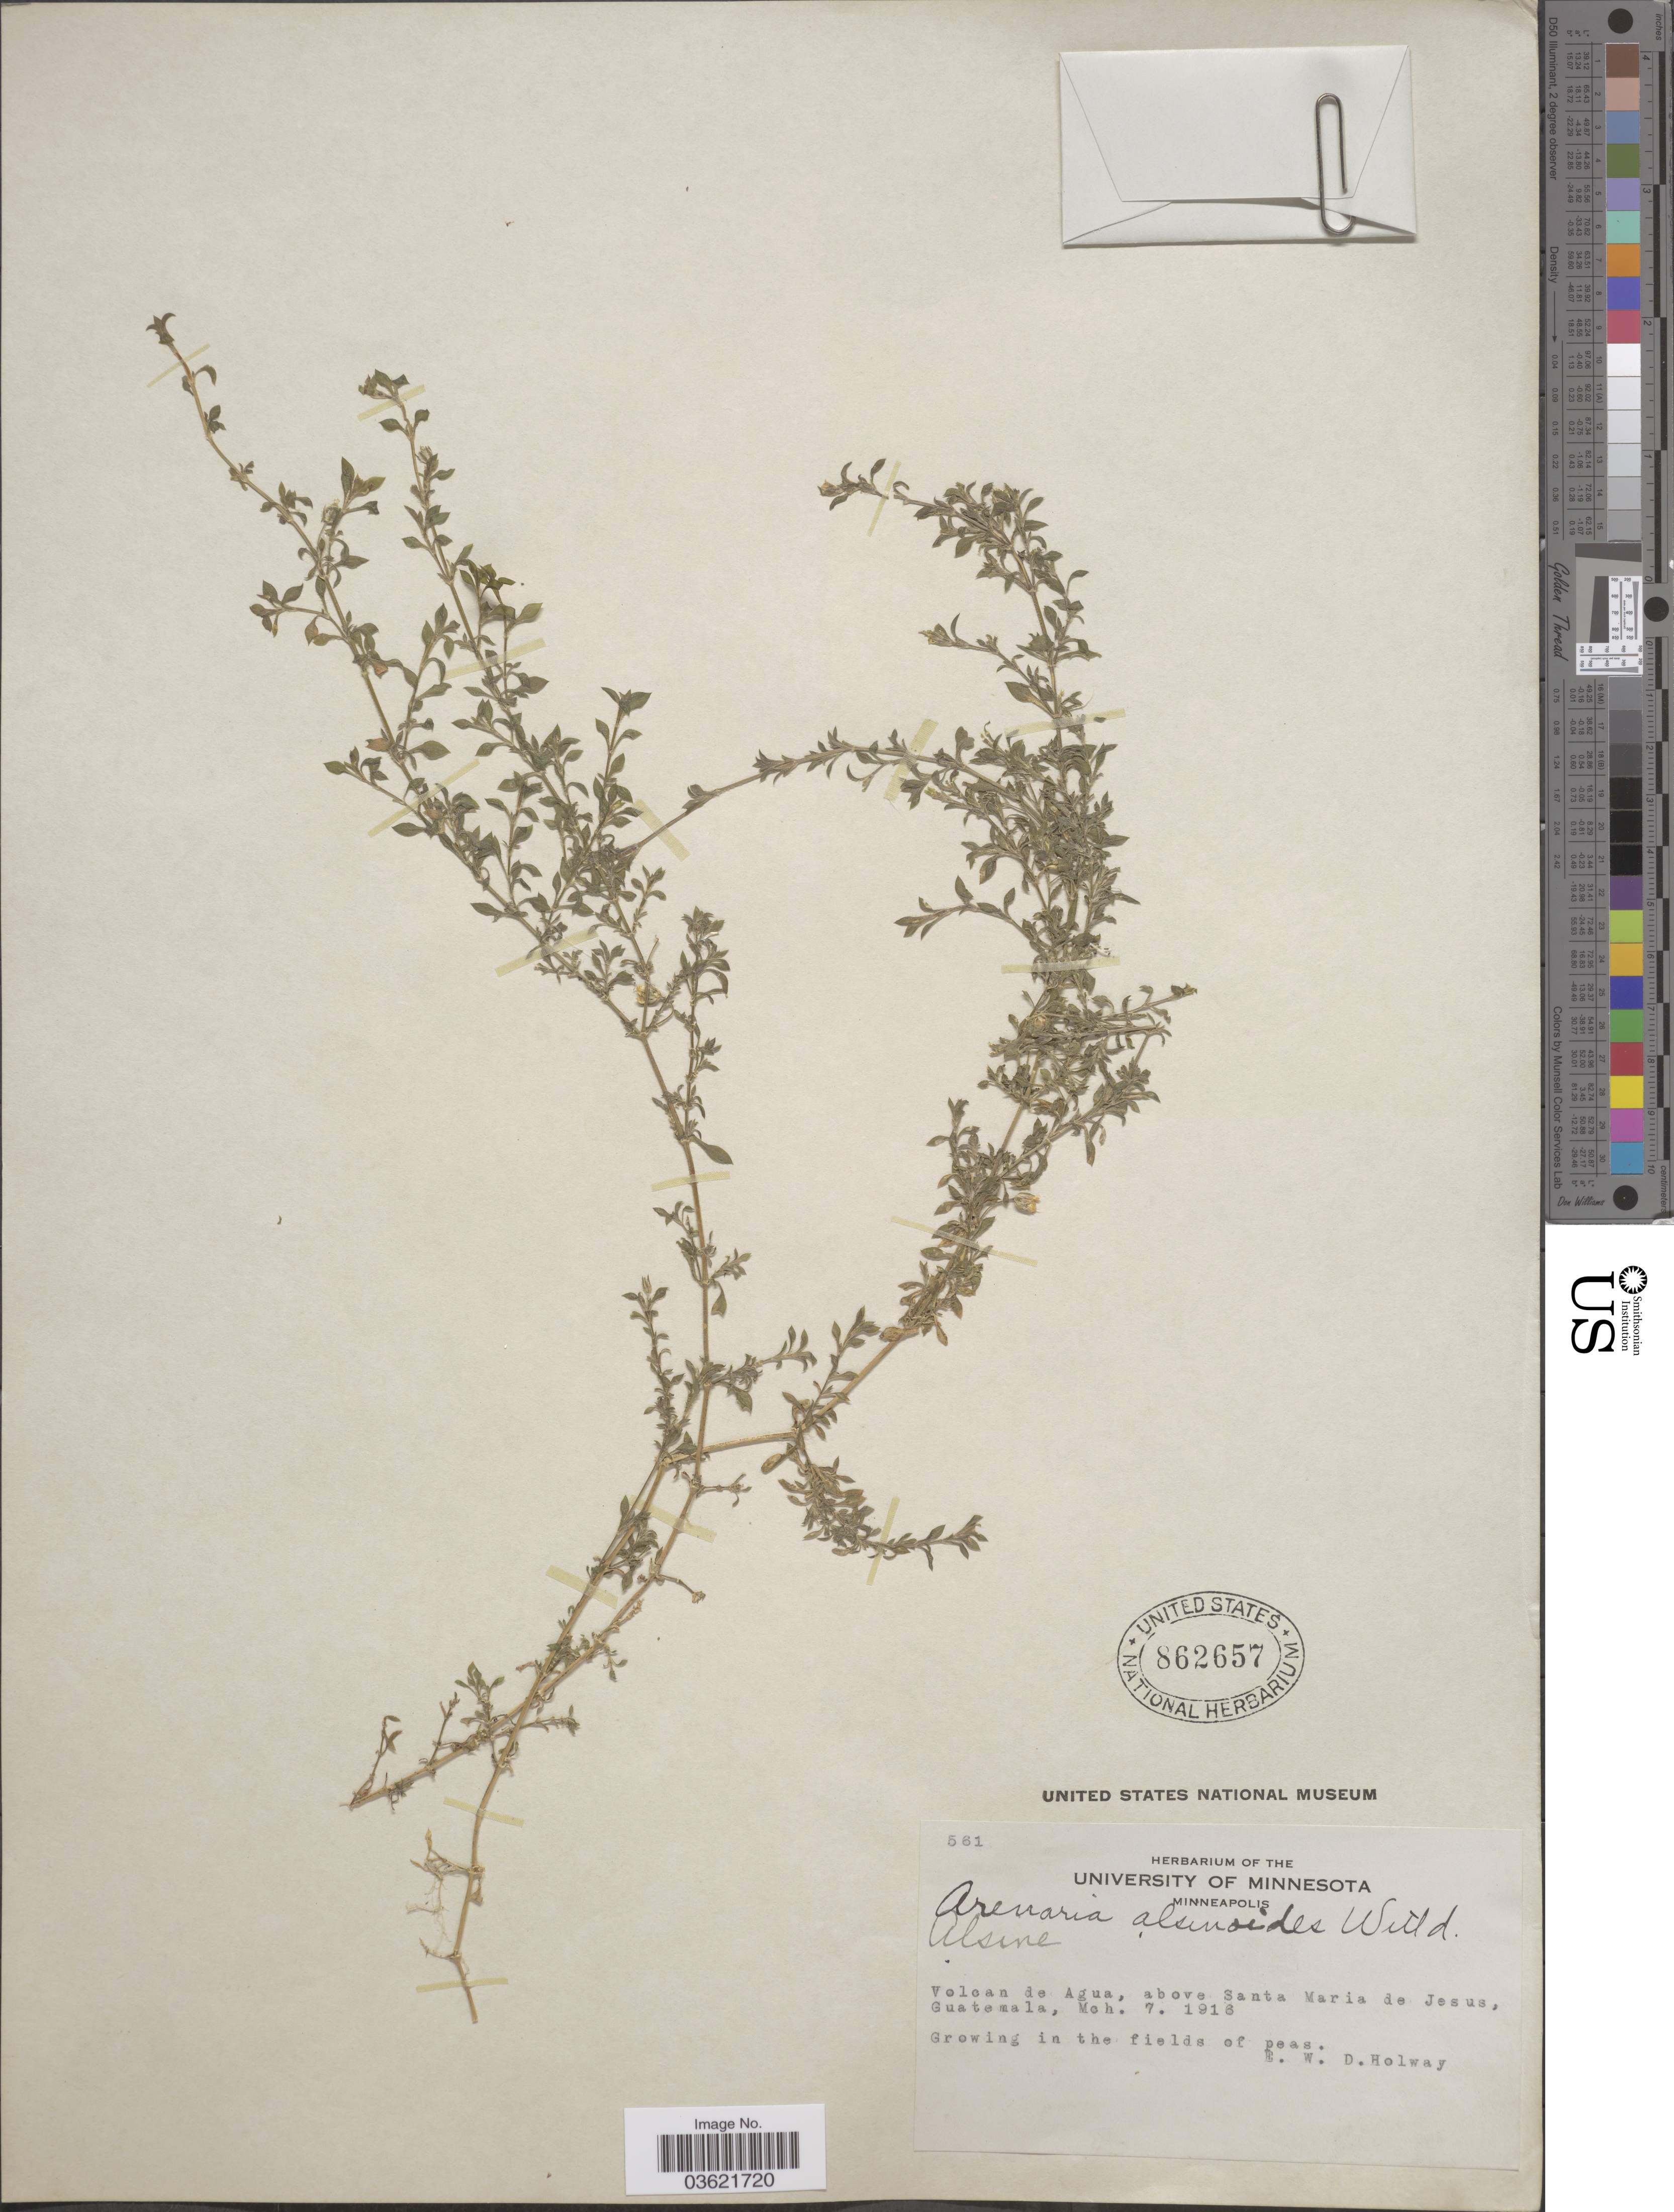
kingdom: Plantae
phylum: Tracheophyta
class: Magnoliopsida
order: Caryophyllales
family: Caryophyllaceae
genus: Arenaria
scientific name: Arenaria sp.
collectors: E. W. D. Holway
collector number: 561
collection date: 1916-03-07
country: Guatemala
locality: Volcan de Agua, above Santa Maria de Jesus.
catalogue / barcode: US 862657